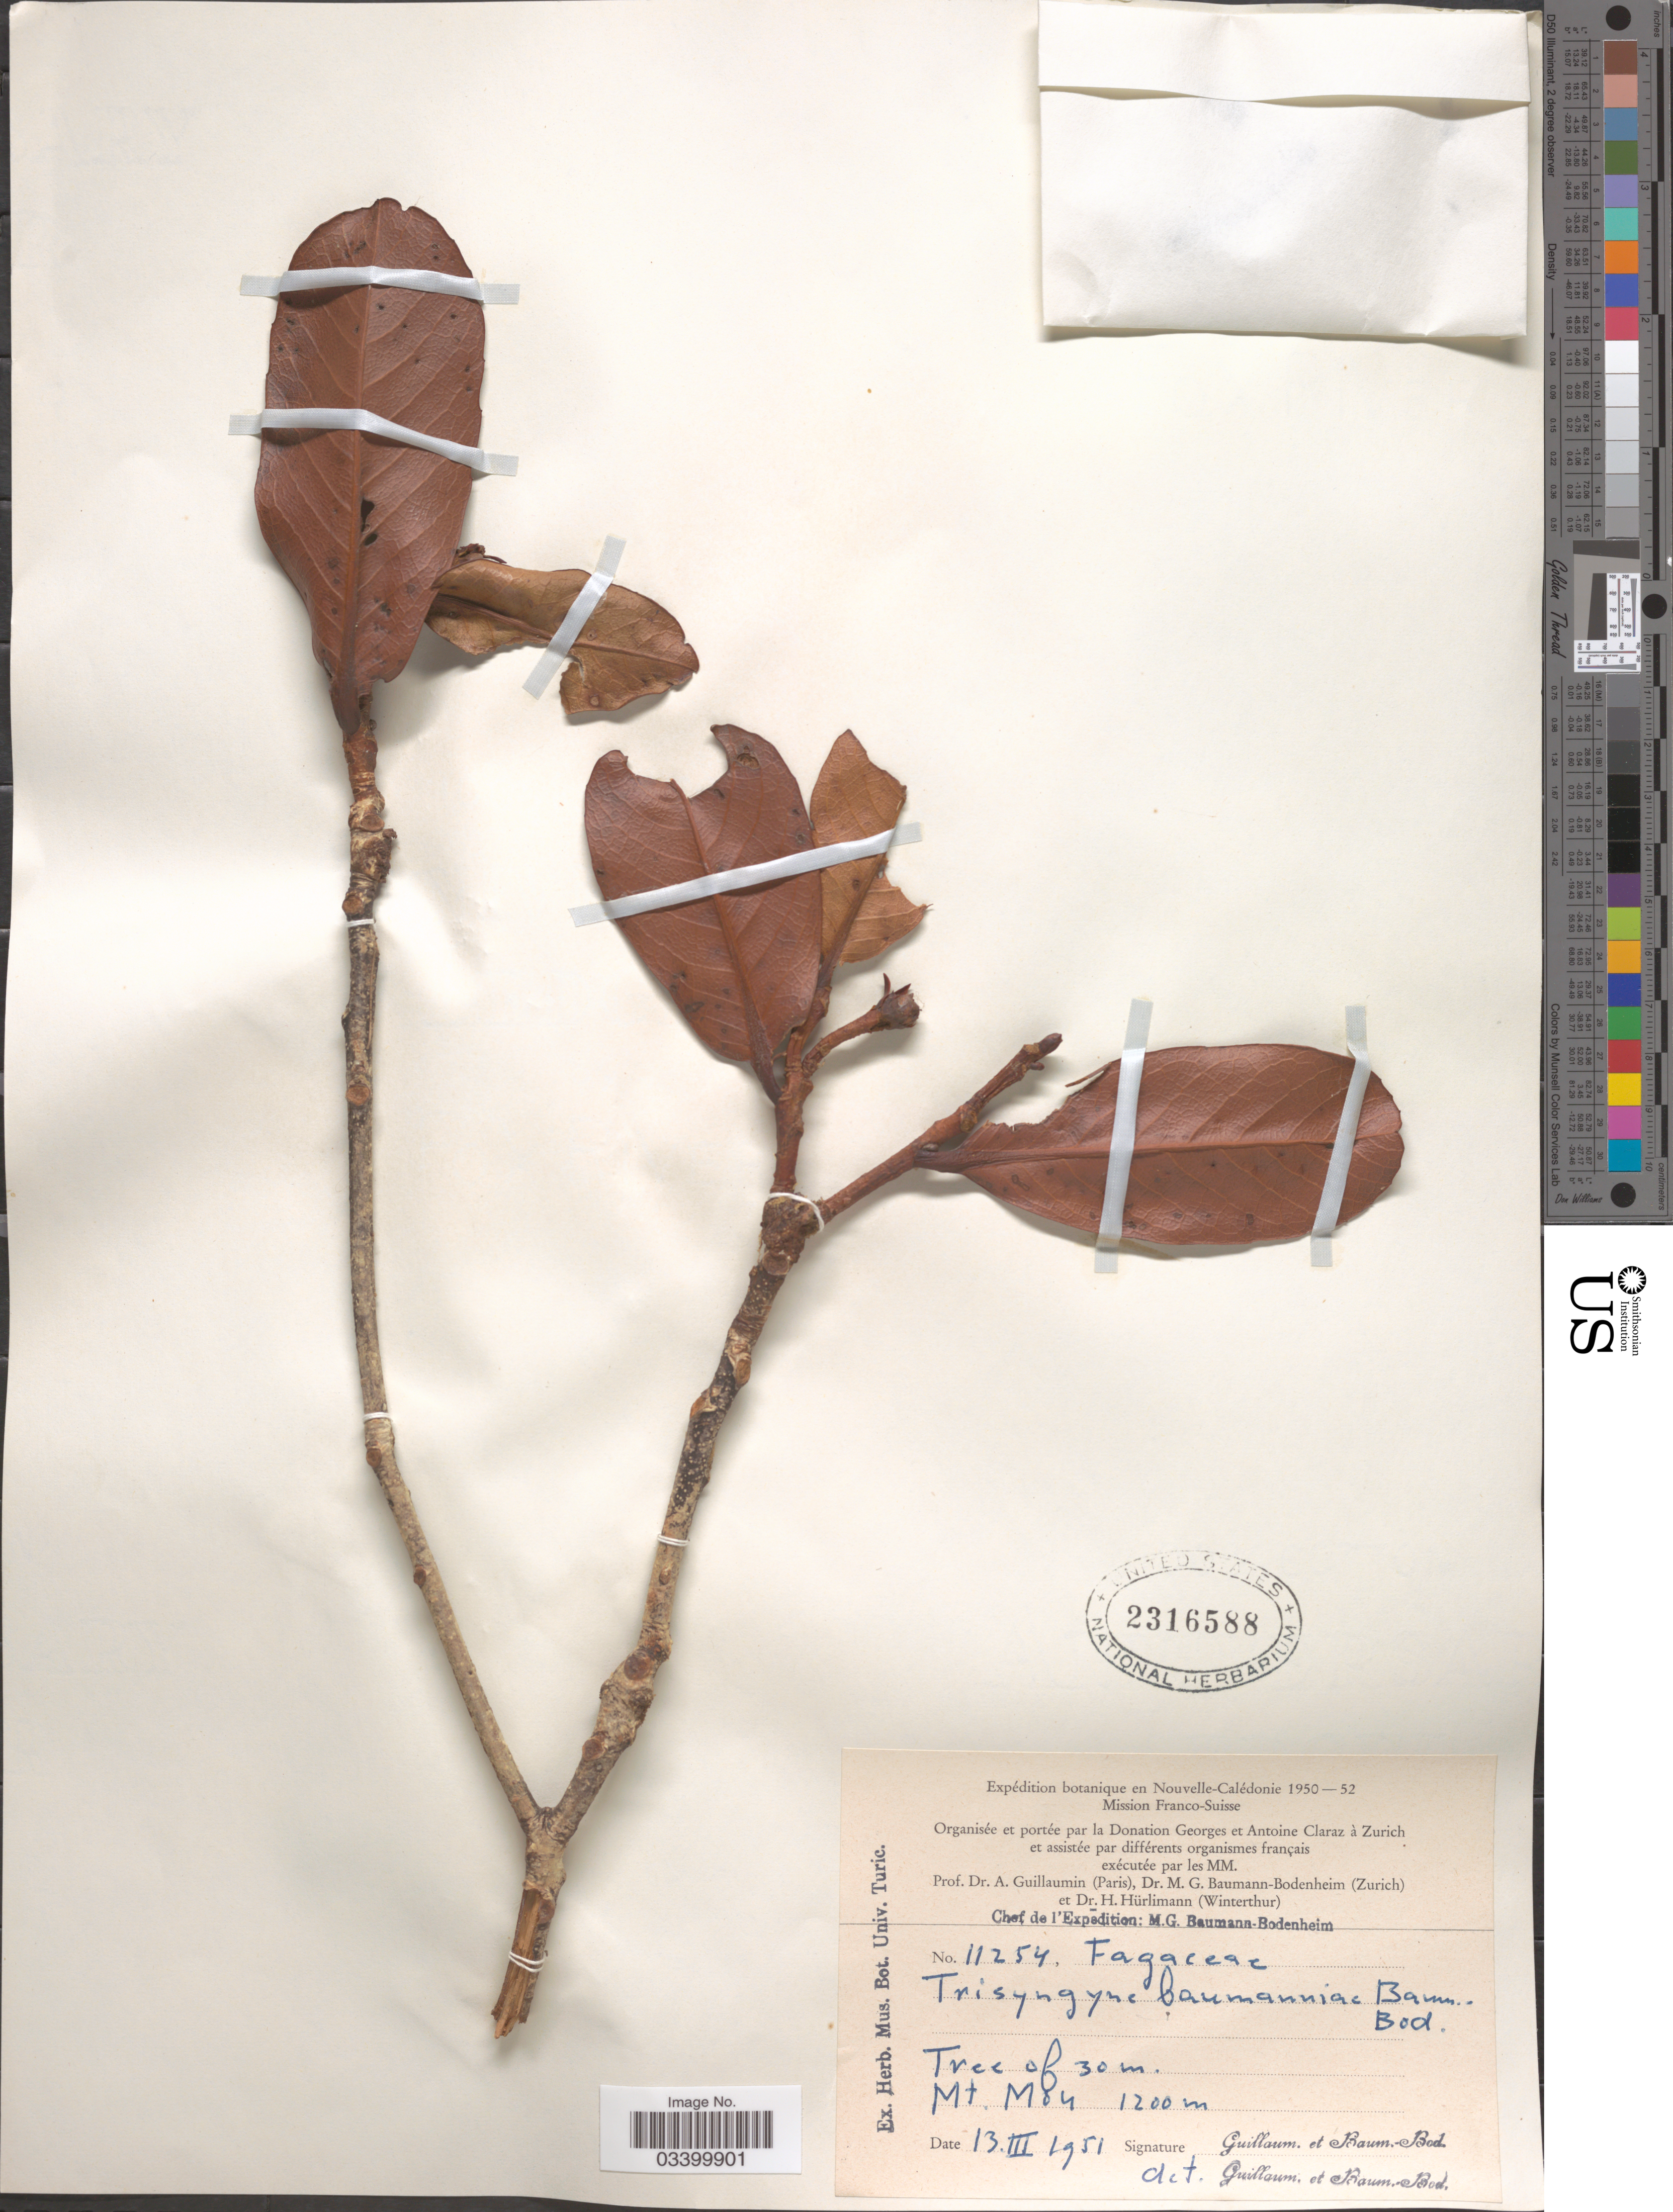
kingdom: Plantae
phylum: Tracheophyta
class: Magnoliopsida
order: Fagales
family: Nothofagaceae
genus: Nothofagus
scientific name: Nothofagus baumanniae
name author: (Baum.-Bod.) Steenis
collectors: A. Guillaumin & M. G. Baumann-Bodenheim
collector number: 11254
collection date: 1951-03-13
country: New Caledonia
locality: Nouvelle-Calédonie. Mt. Mou.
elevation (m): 1200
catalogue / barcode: US 2316588